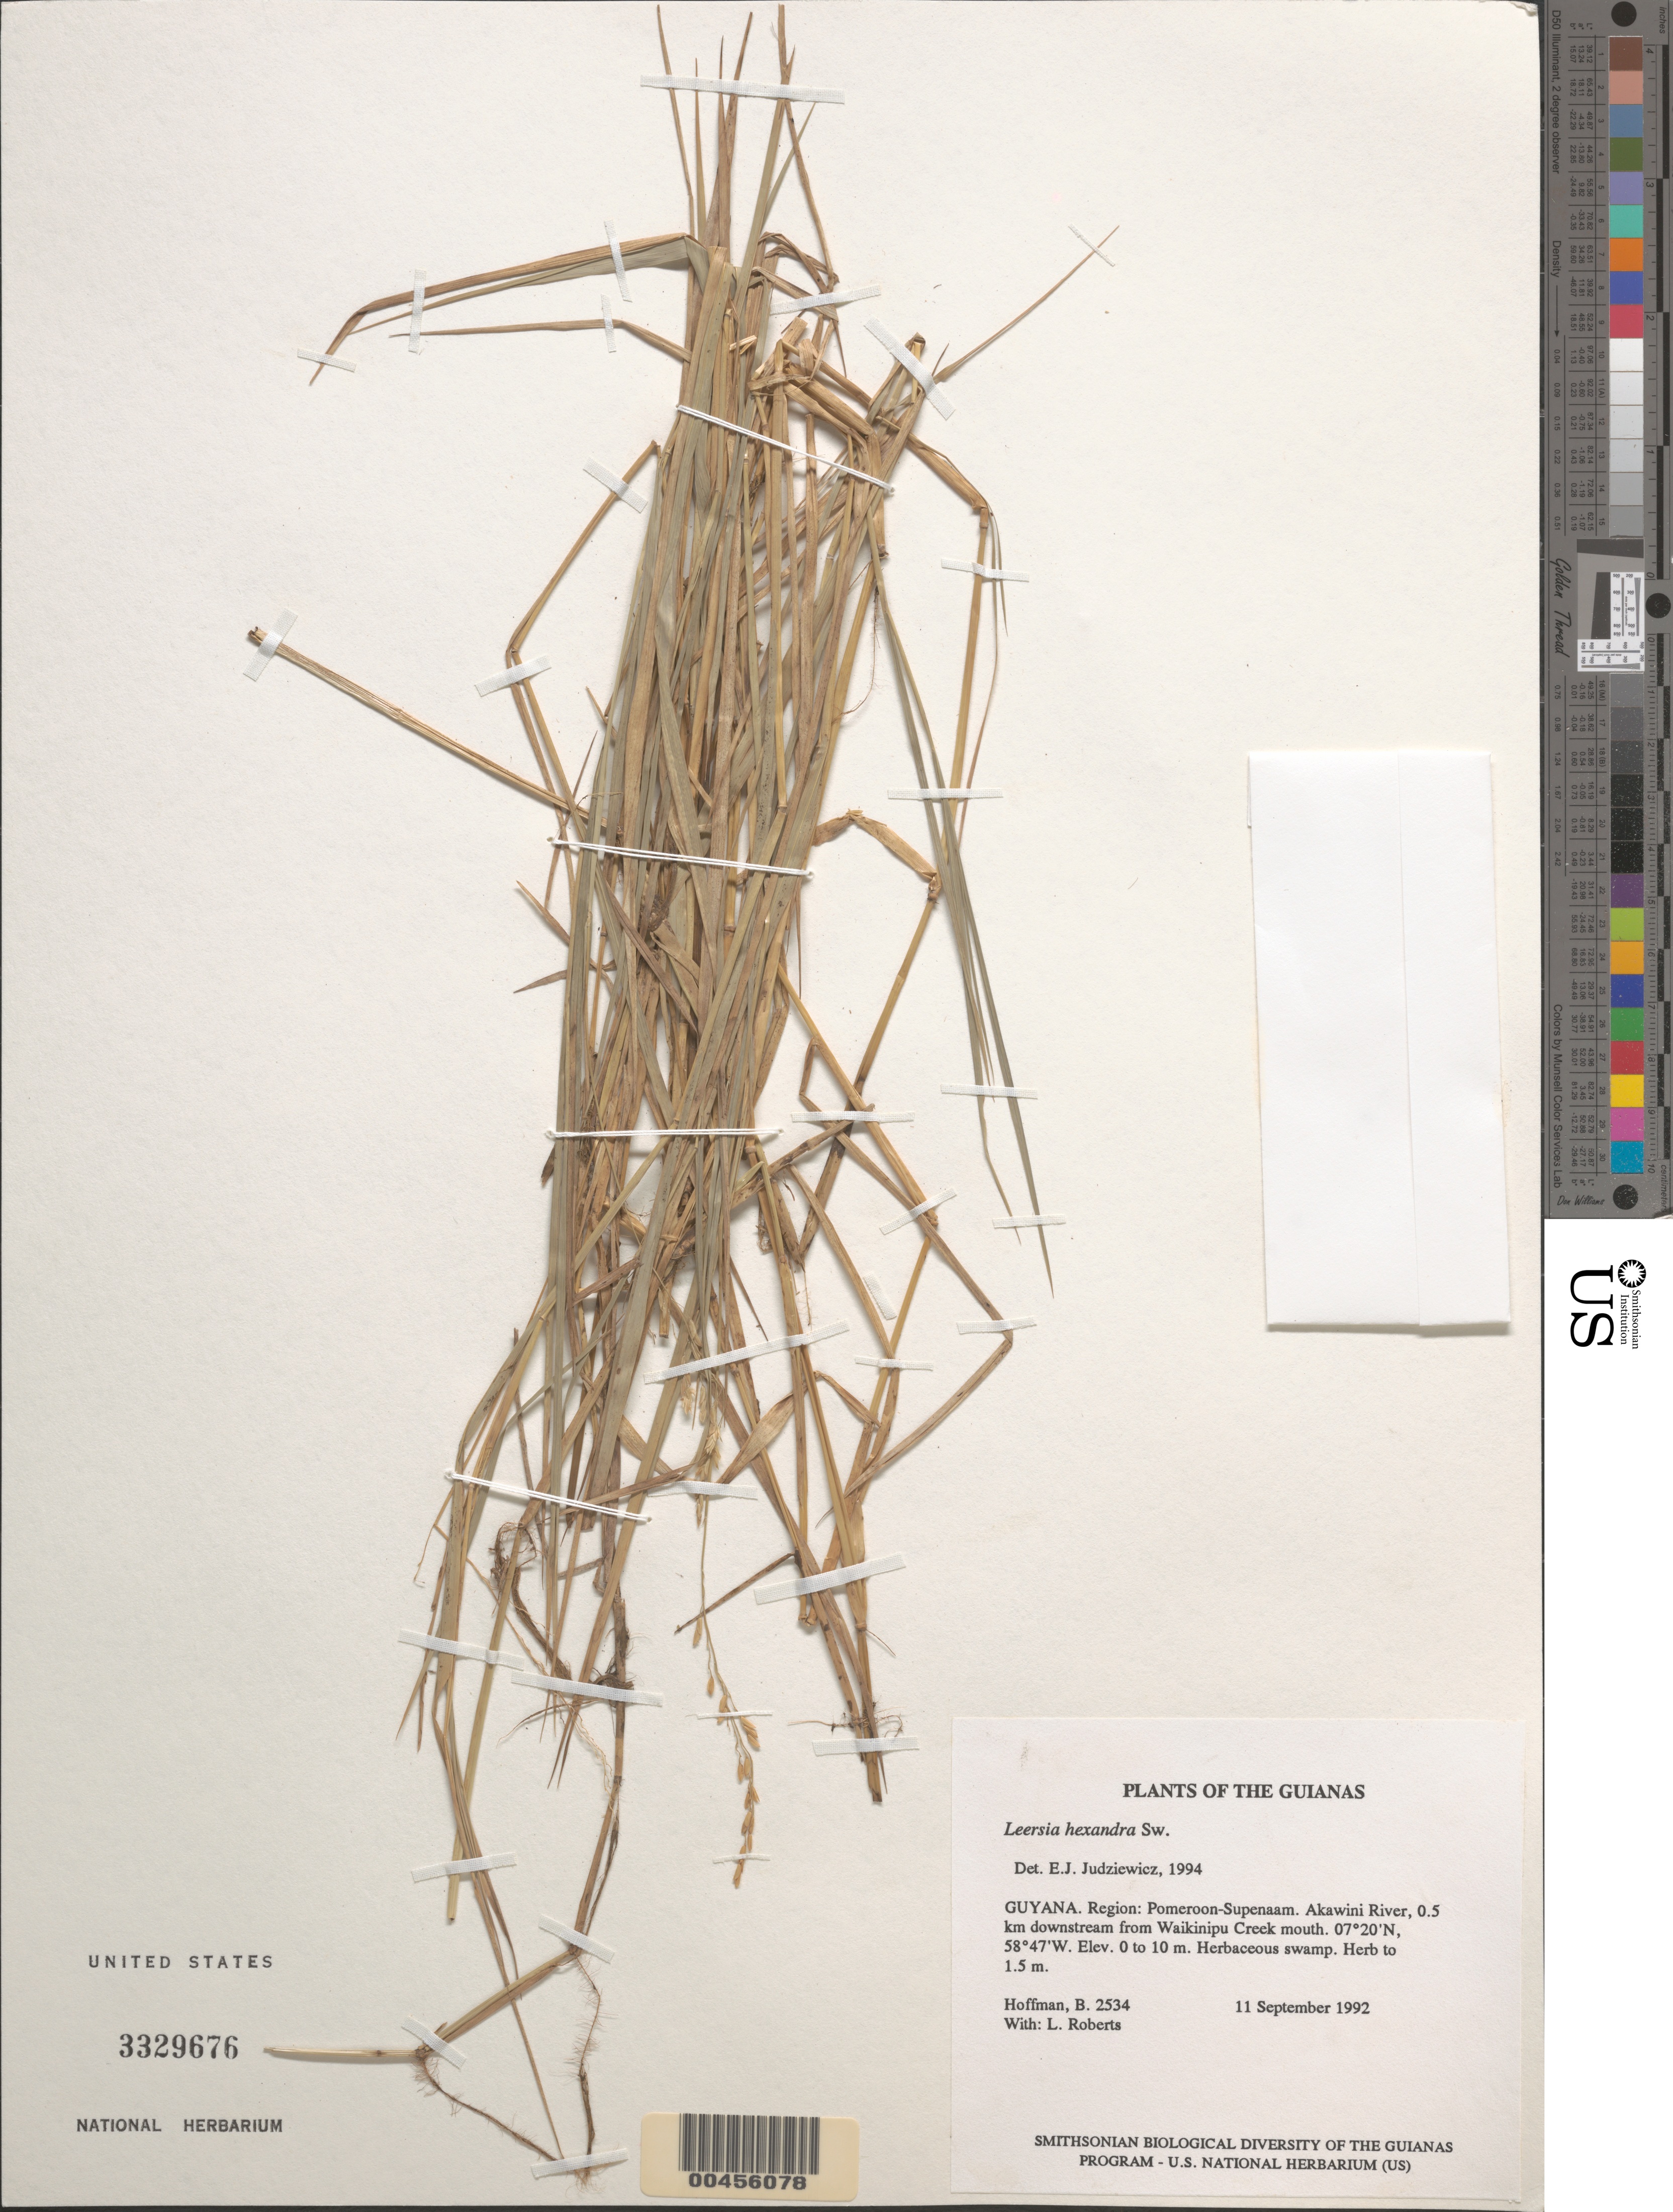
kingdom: Plantae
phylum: Tracheophyta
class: Liliopsida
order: Poales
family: Poaceae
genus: Leersia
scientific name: Leersia hexandra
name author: Sw.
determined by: Judziewicz, E. J.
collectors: B. Hoffman & L. Roberts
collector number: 2534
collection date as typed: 11 September 1992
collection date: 1992-09-11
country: Guyana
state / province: Pomeroon-Supenaam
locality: Akawini River, 0.5 km downstream from Waikinipu Creek mouth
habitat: Herbaceous swamp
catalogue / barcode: US 3329676